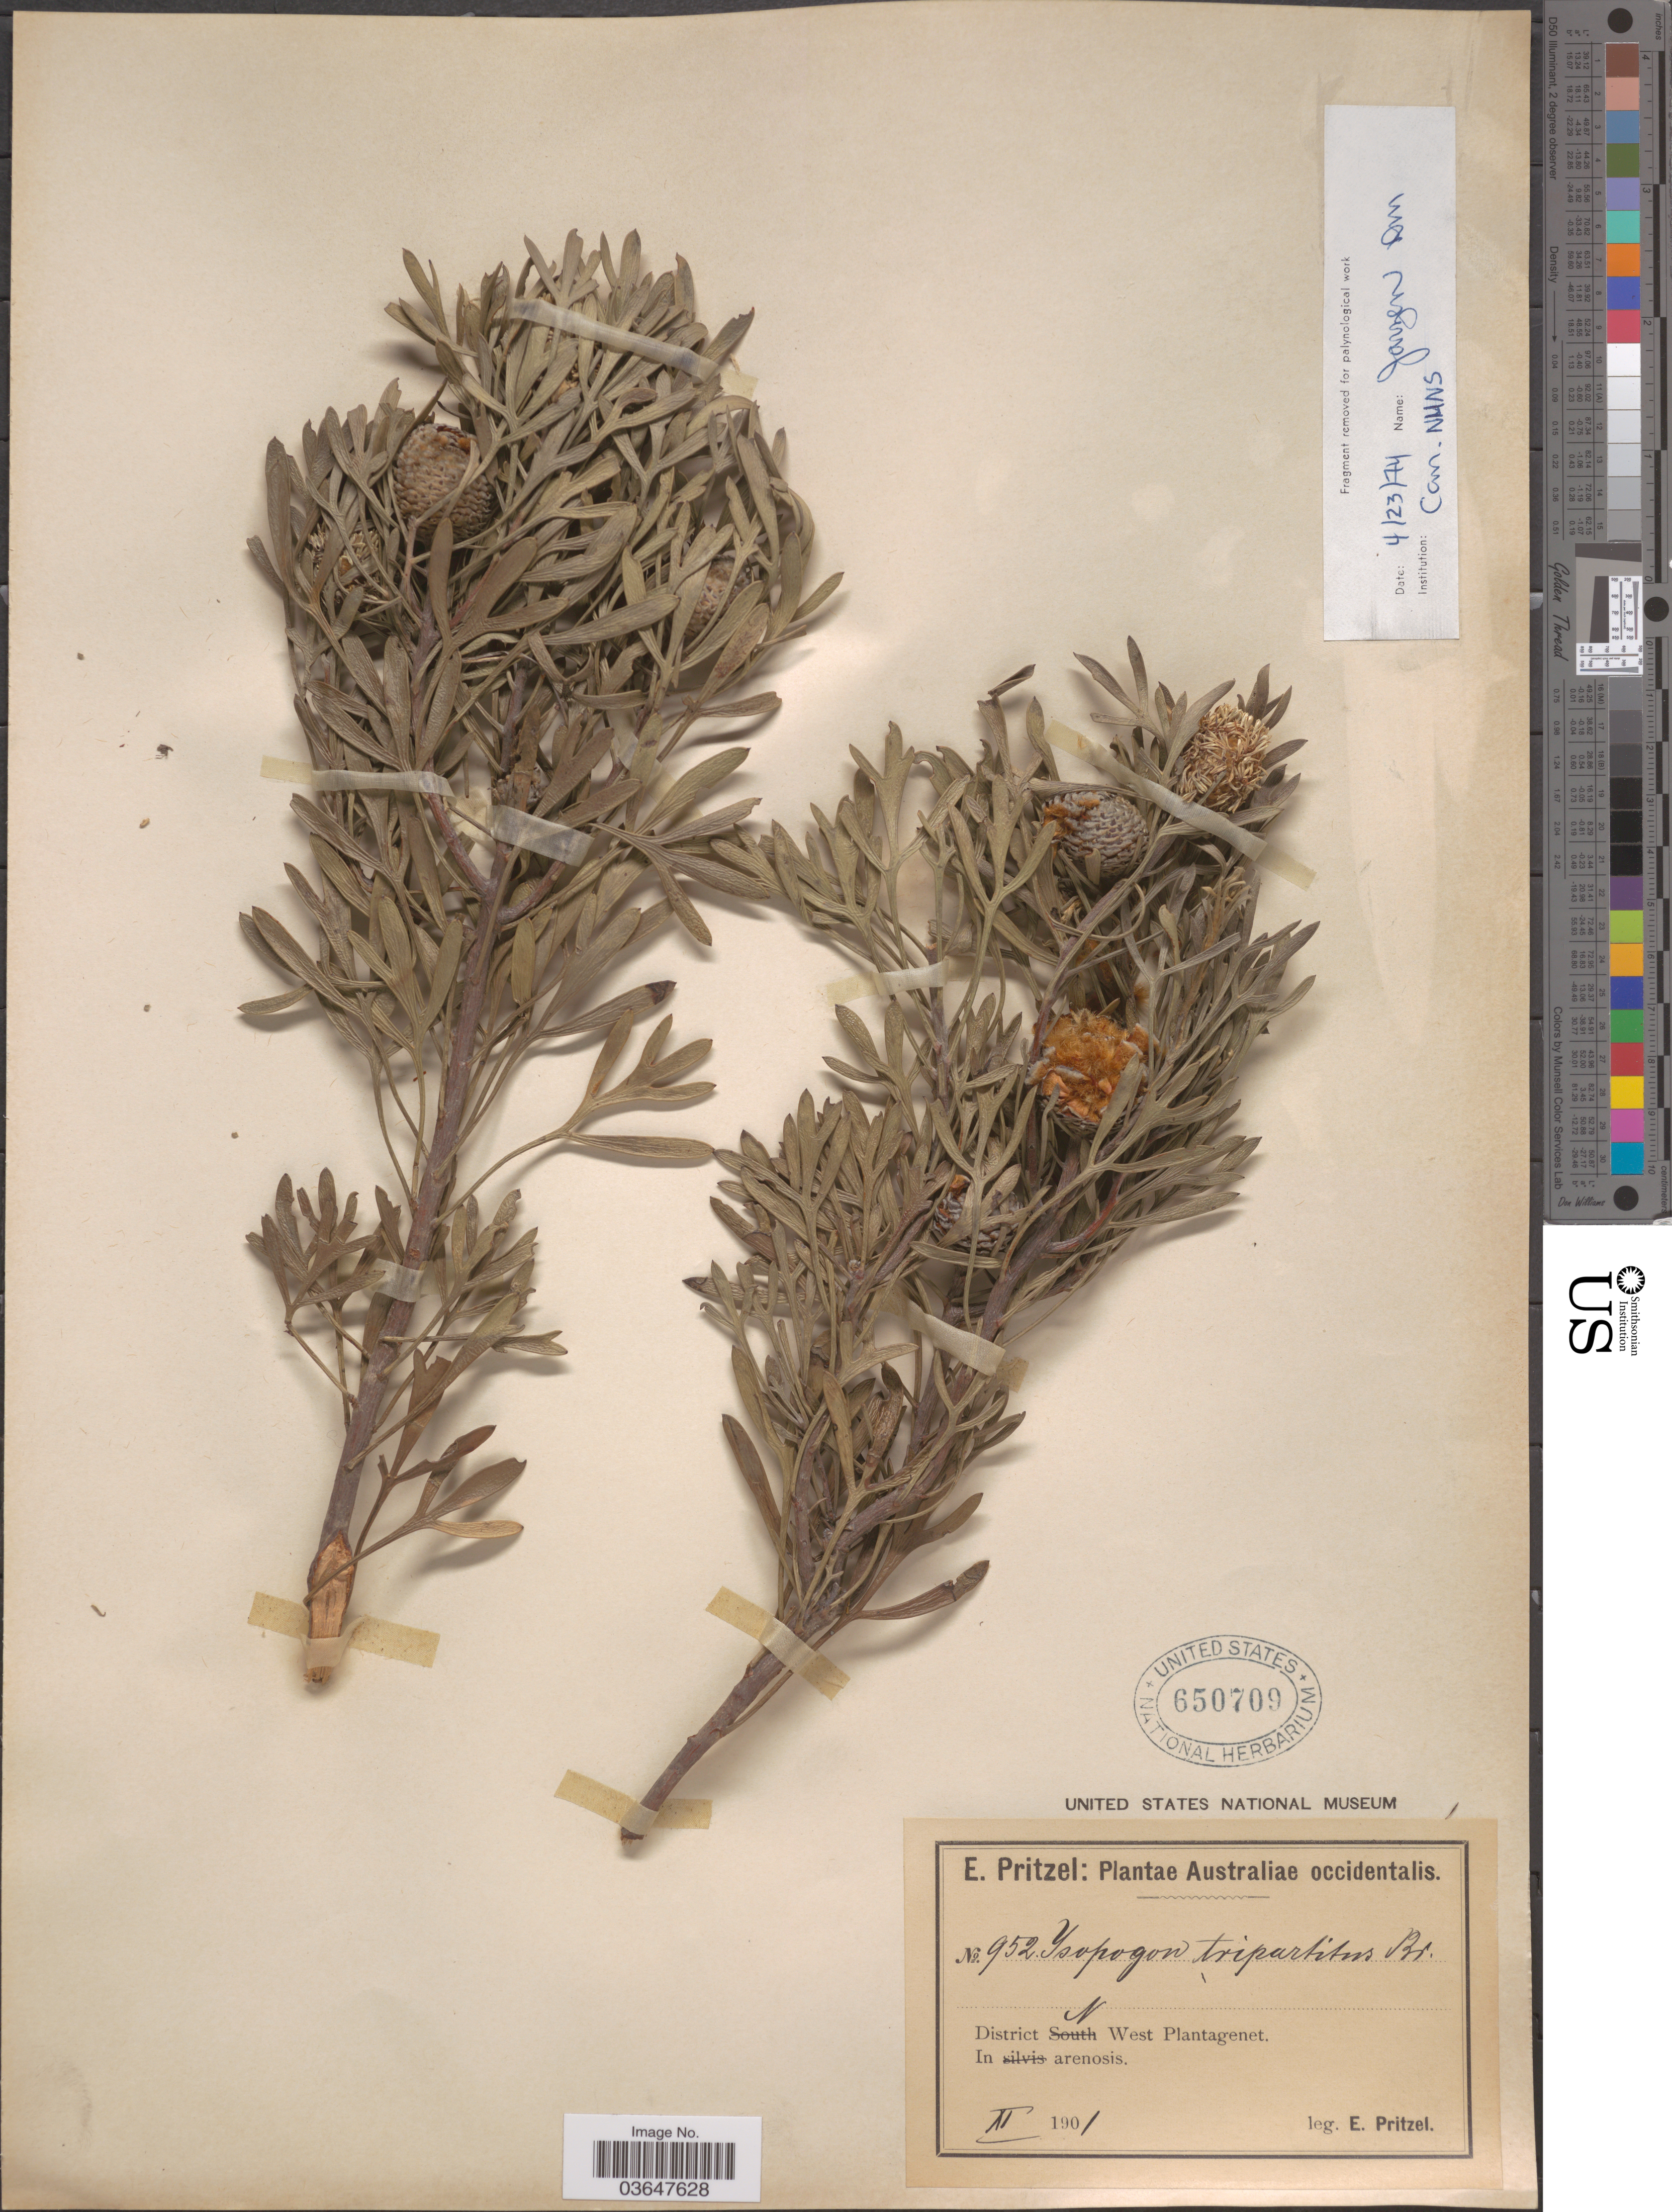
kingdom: Plantae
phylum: Tracheophyta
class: Magnoliopsida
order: Proteales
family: Proteaceae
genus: Isopogon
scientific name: Isopogon tripartitus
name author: R. Br.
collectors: E. G. Pritzel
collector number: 952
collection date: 1901-11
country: Australia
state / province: Western Australia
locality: Australiae occidentalis. District N West Plantagenet. In arenosis.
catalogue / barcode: US 650709